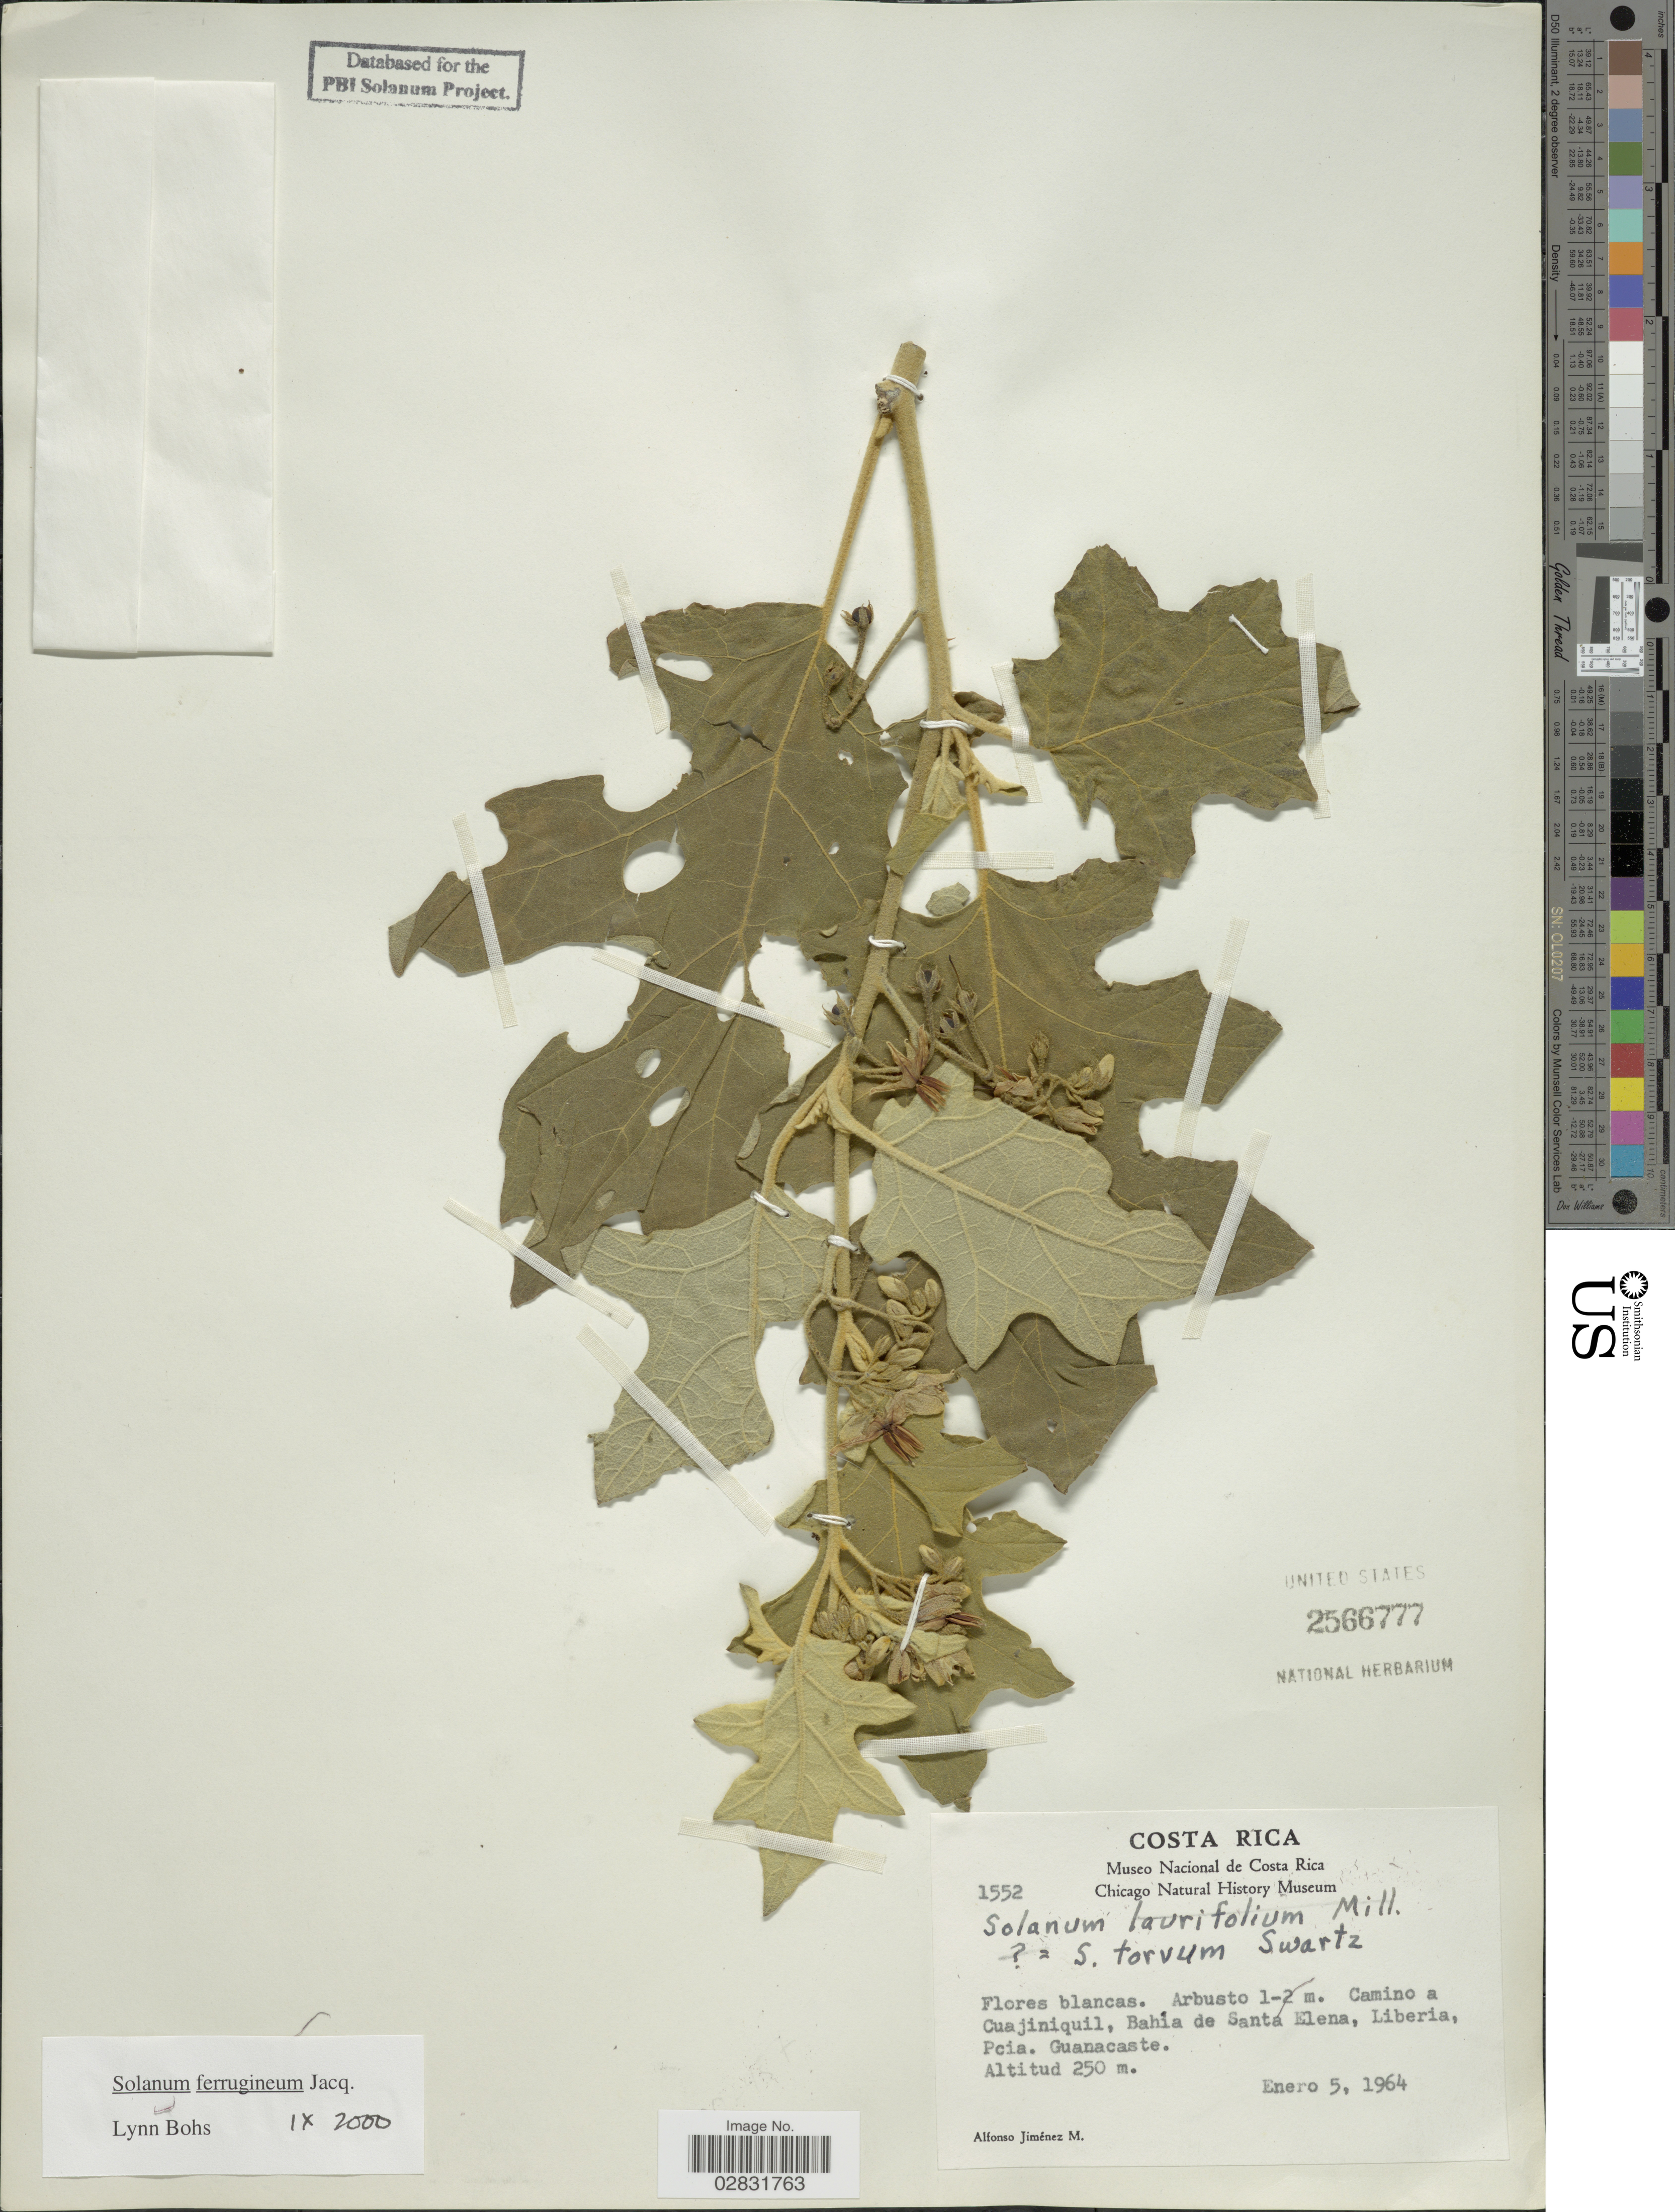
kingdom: Plantae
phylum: Tracheophyta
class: Magnoliopsida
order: Solanales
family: Solanaceae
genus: Solanum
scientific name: Solanum ferrugineum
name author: Jacq.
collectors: A. Jimenez M.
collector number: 1552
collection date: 1964-01-05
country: Costa Rica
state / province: Guanacaste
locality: Camino a Cuajiniquil, Bahía de Santa Elena, Liberia.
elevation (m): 250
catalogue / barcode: US 2566777